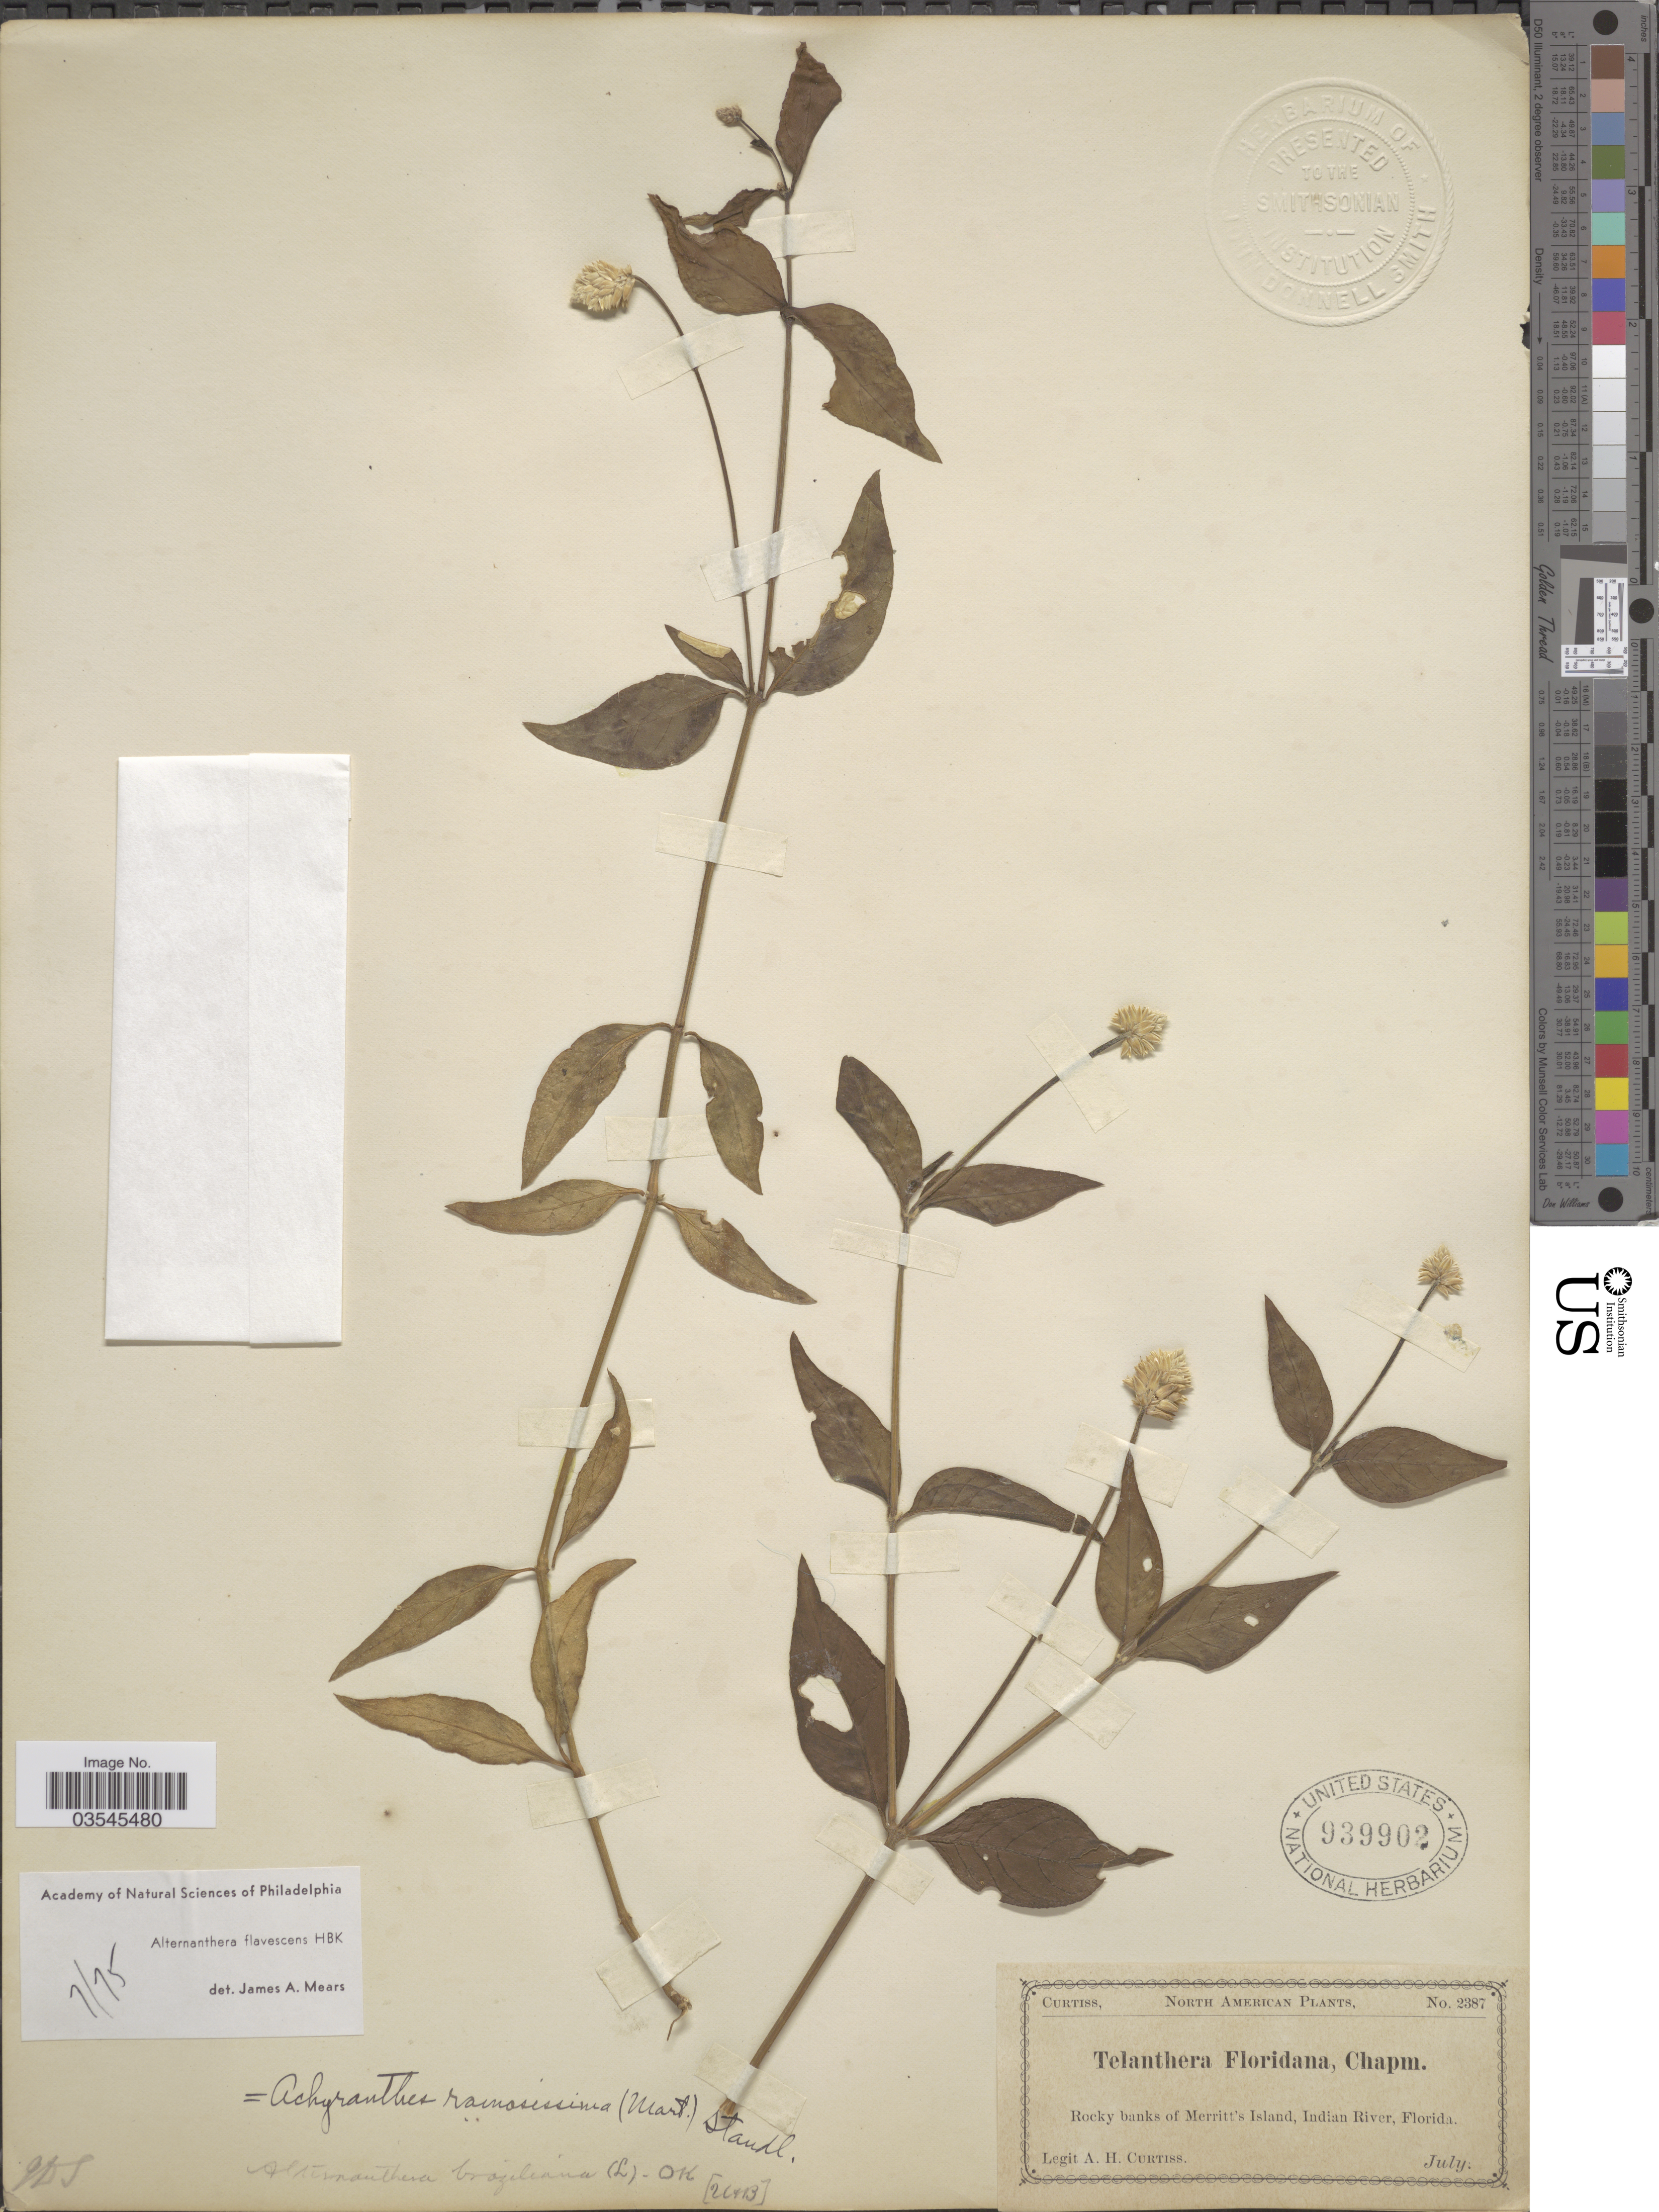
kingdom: Plantae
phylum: Tracheophyta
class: Magnoliopsida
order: Caryophyllales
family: Amaranthaceae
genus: Alternanthera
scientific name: Alternanthera flavescens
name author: Kunth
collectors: A. H. Curtiss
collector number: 2387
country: United States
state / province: Florida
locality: Rocky banks of Merritt's Island, Indian River.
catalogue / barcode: US 939902